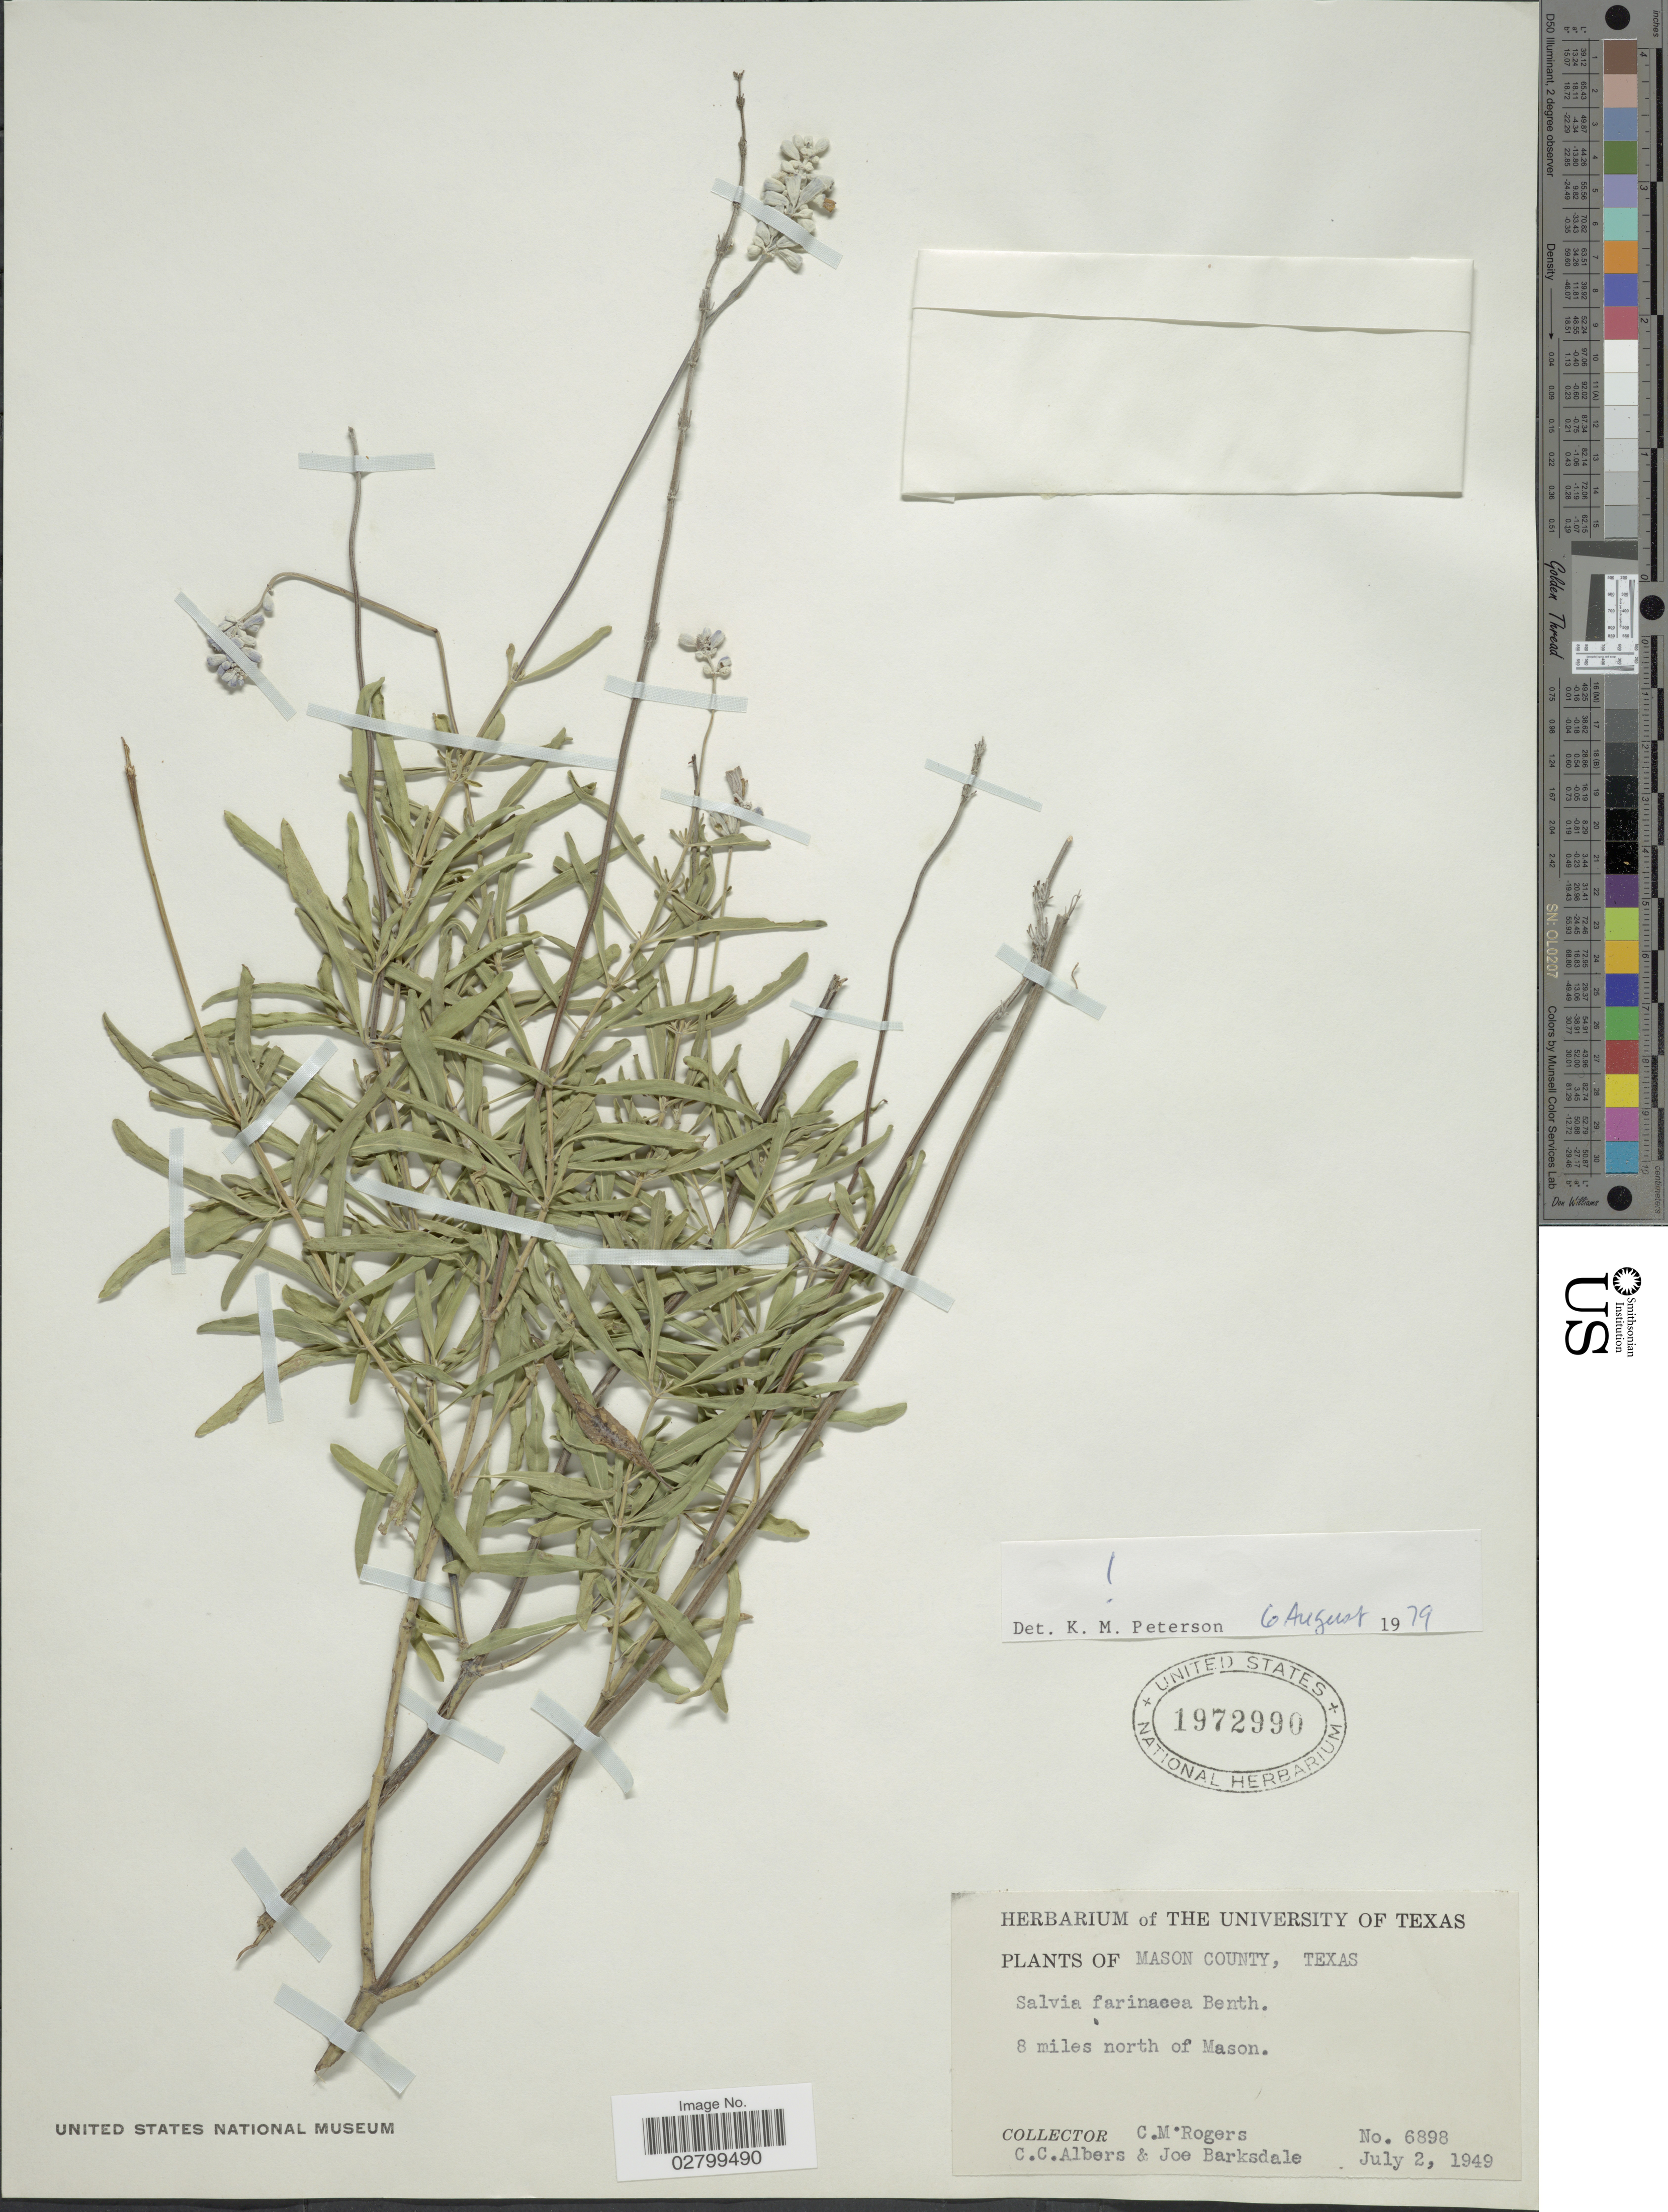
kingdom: Plantae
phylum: Tracheophyta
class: Magnoliopsida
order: Lamiales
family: Lamiaceae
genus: Salvia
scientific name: Salvia farinacea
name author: Benth.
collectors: C. M. Rogers, C. Albers & J. Barksdale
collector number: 6898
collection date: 1949-07-02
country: United States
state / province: Texas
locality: Mason County. 8 miles north of Mason.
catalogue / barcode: US 1972990